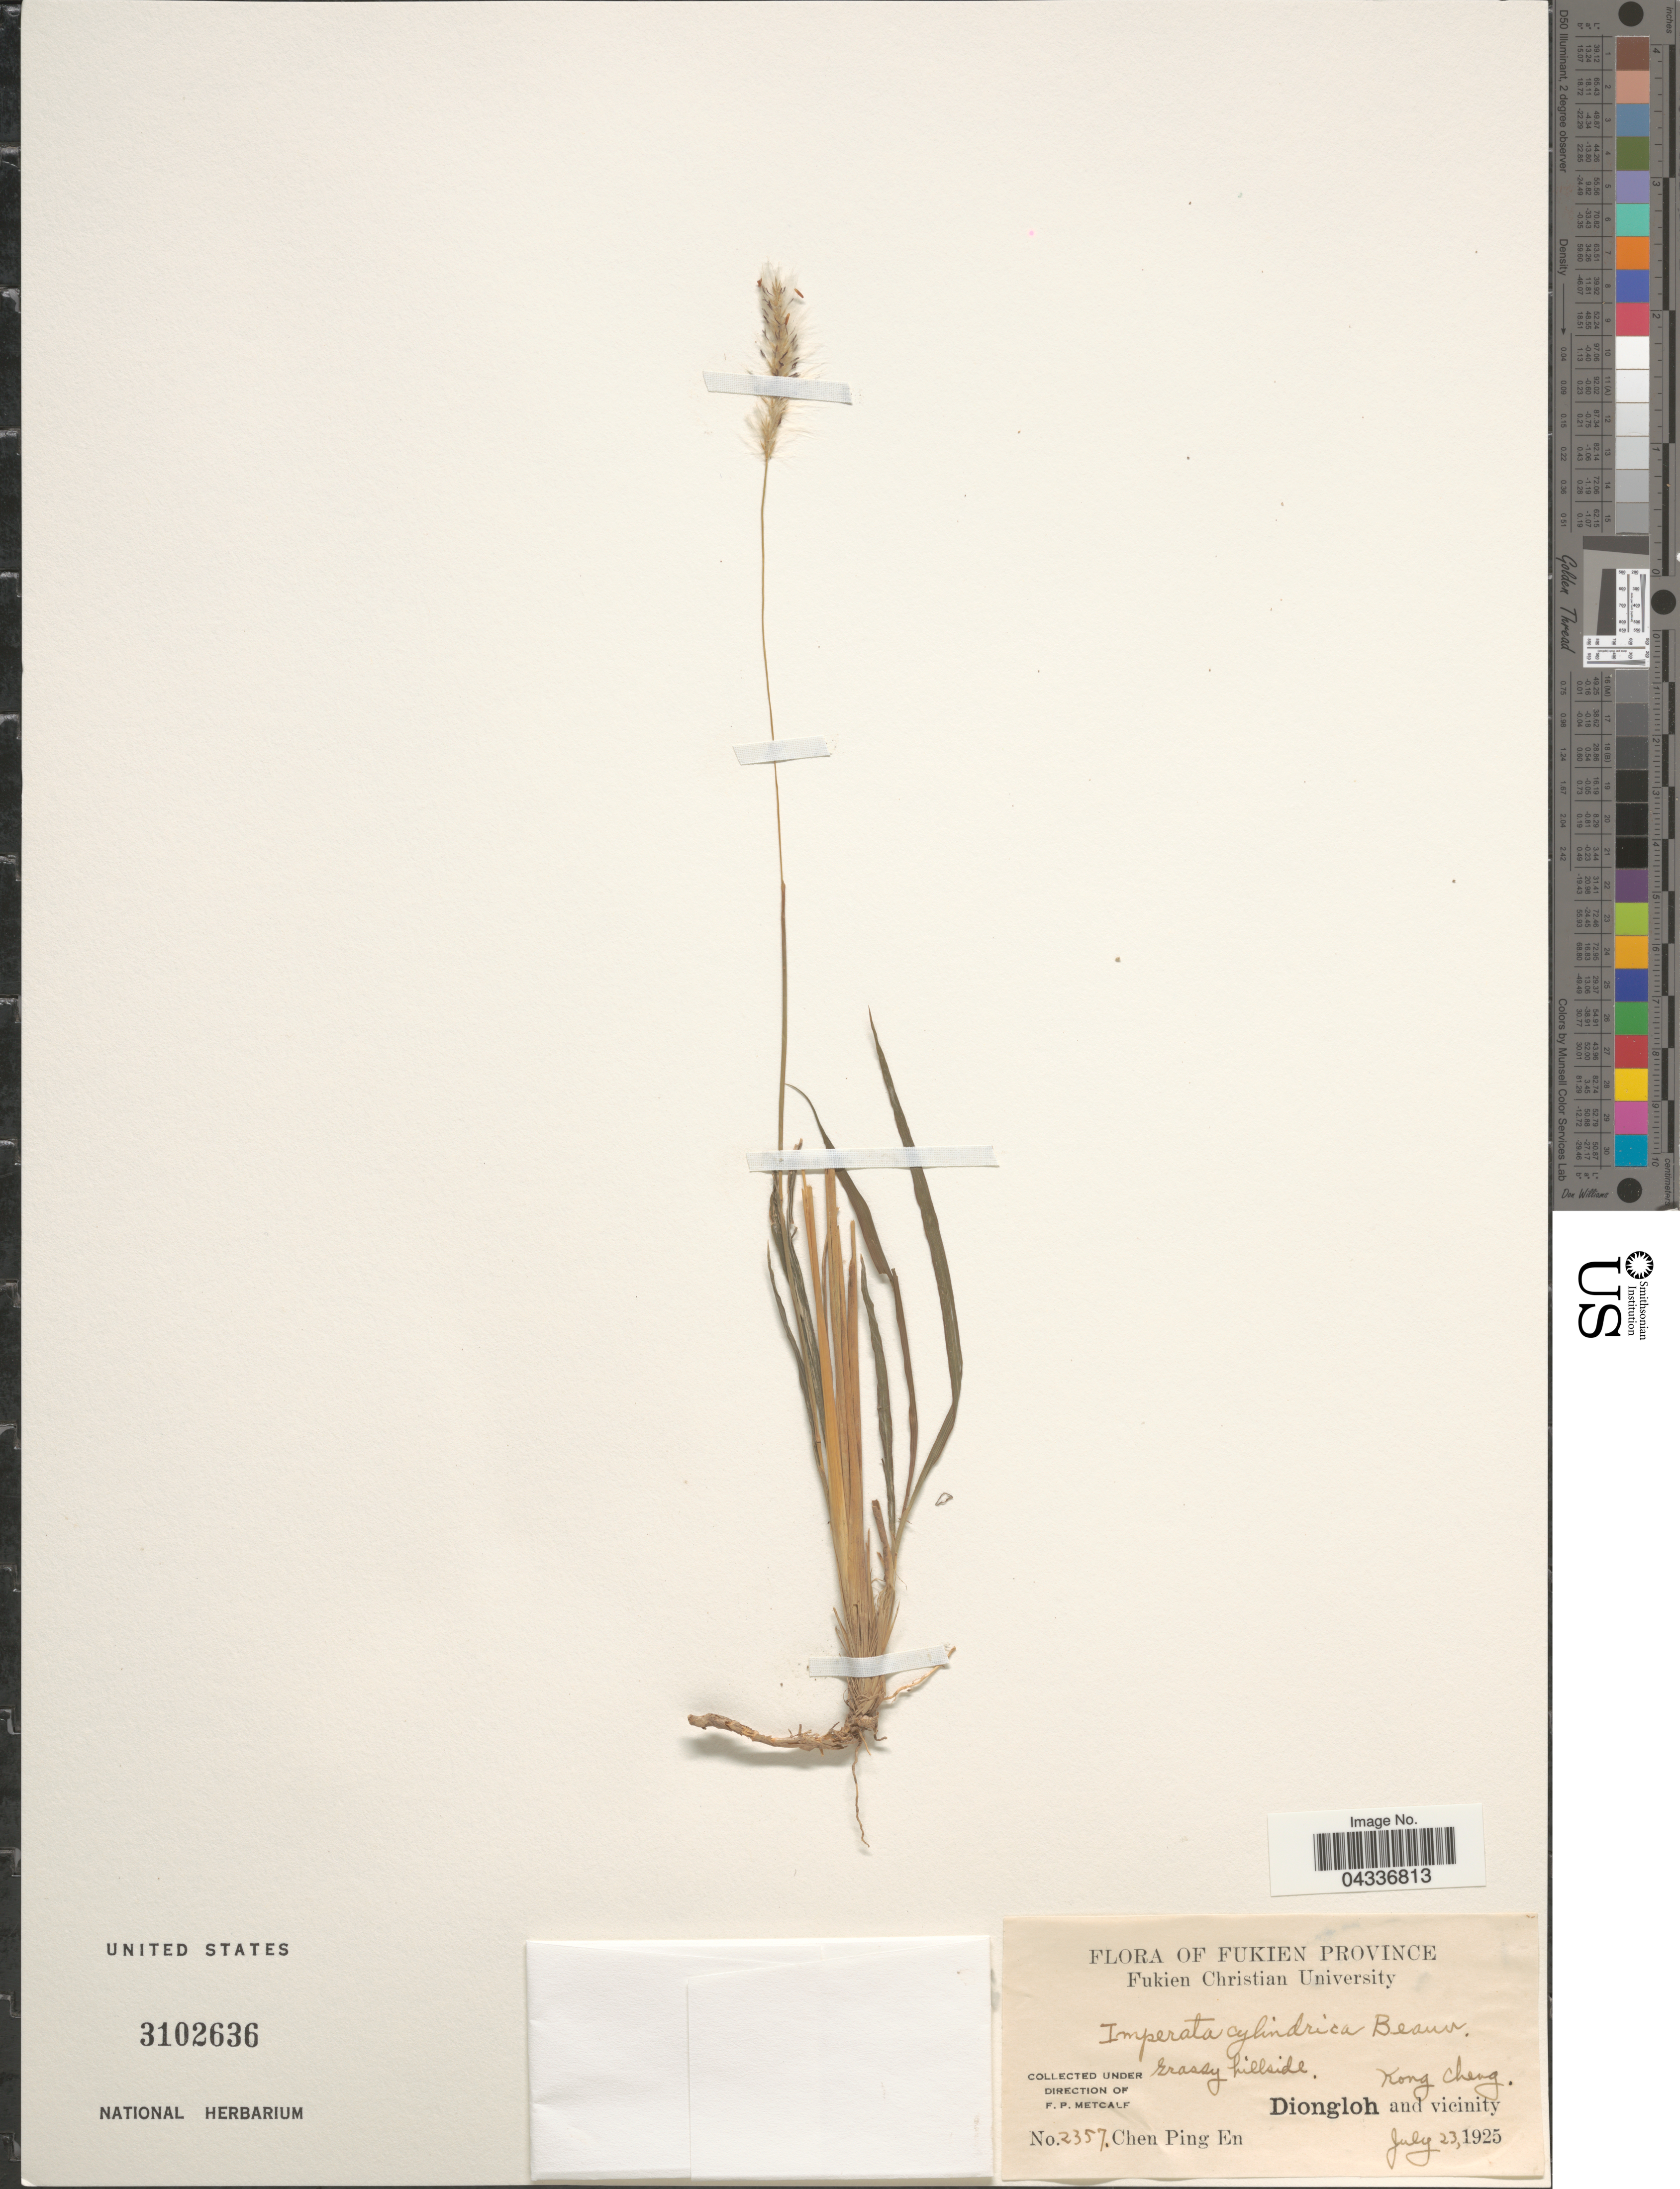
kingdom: Plantae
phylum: Tracheophyta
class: Liliopsida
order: Poales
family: Poaceae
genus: Imperata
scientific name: Imperata cylindrica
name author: (L.) P. Beauv.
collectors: C. Ping En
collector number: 2357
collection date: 1925-07-23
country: China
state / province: Fujian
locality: Fukien Province. Kong Cheng. Diongloh and vicinity.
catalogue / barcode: US 3102636